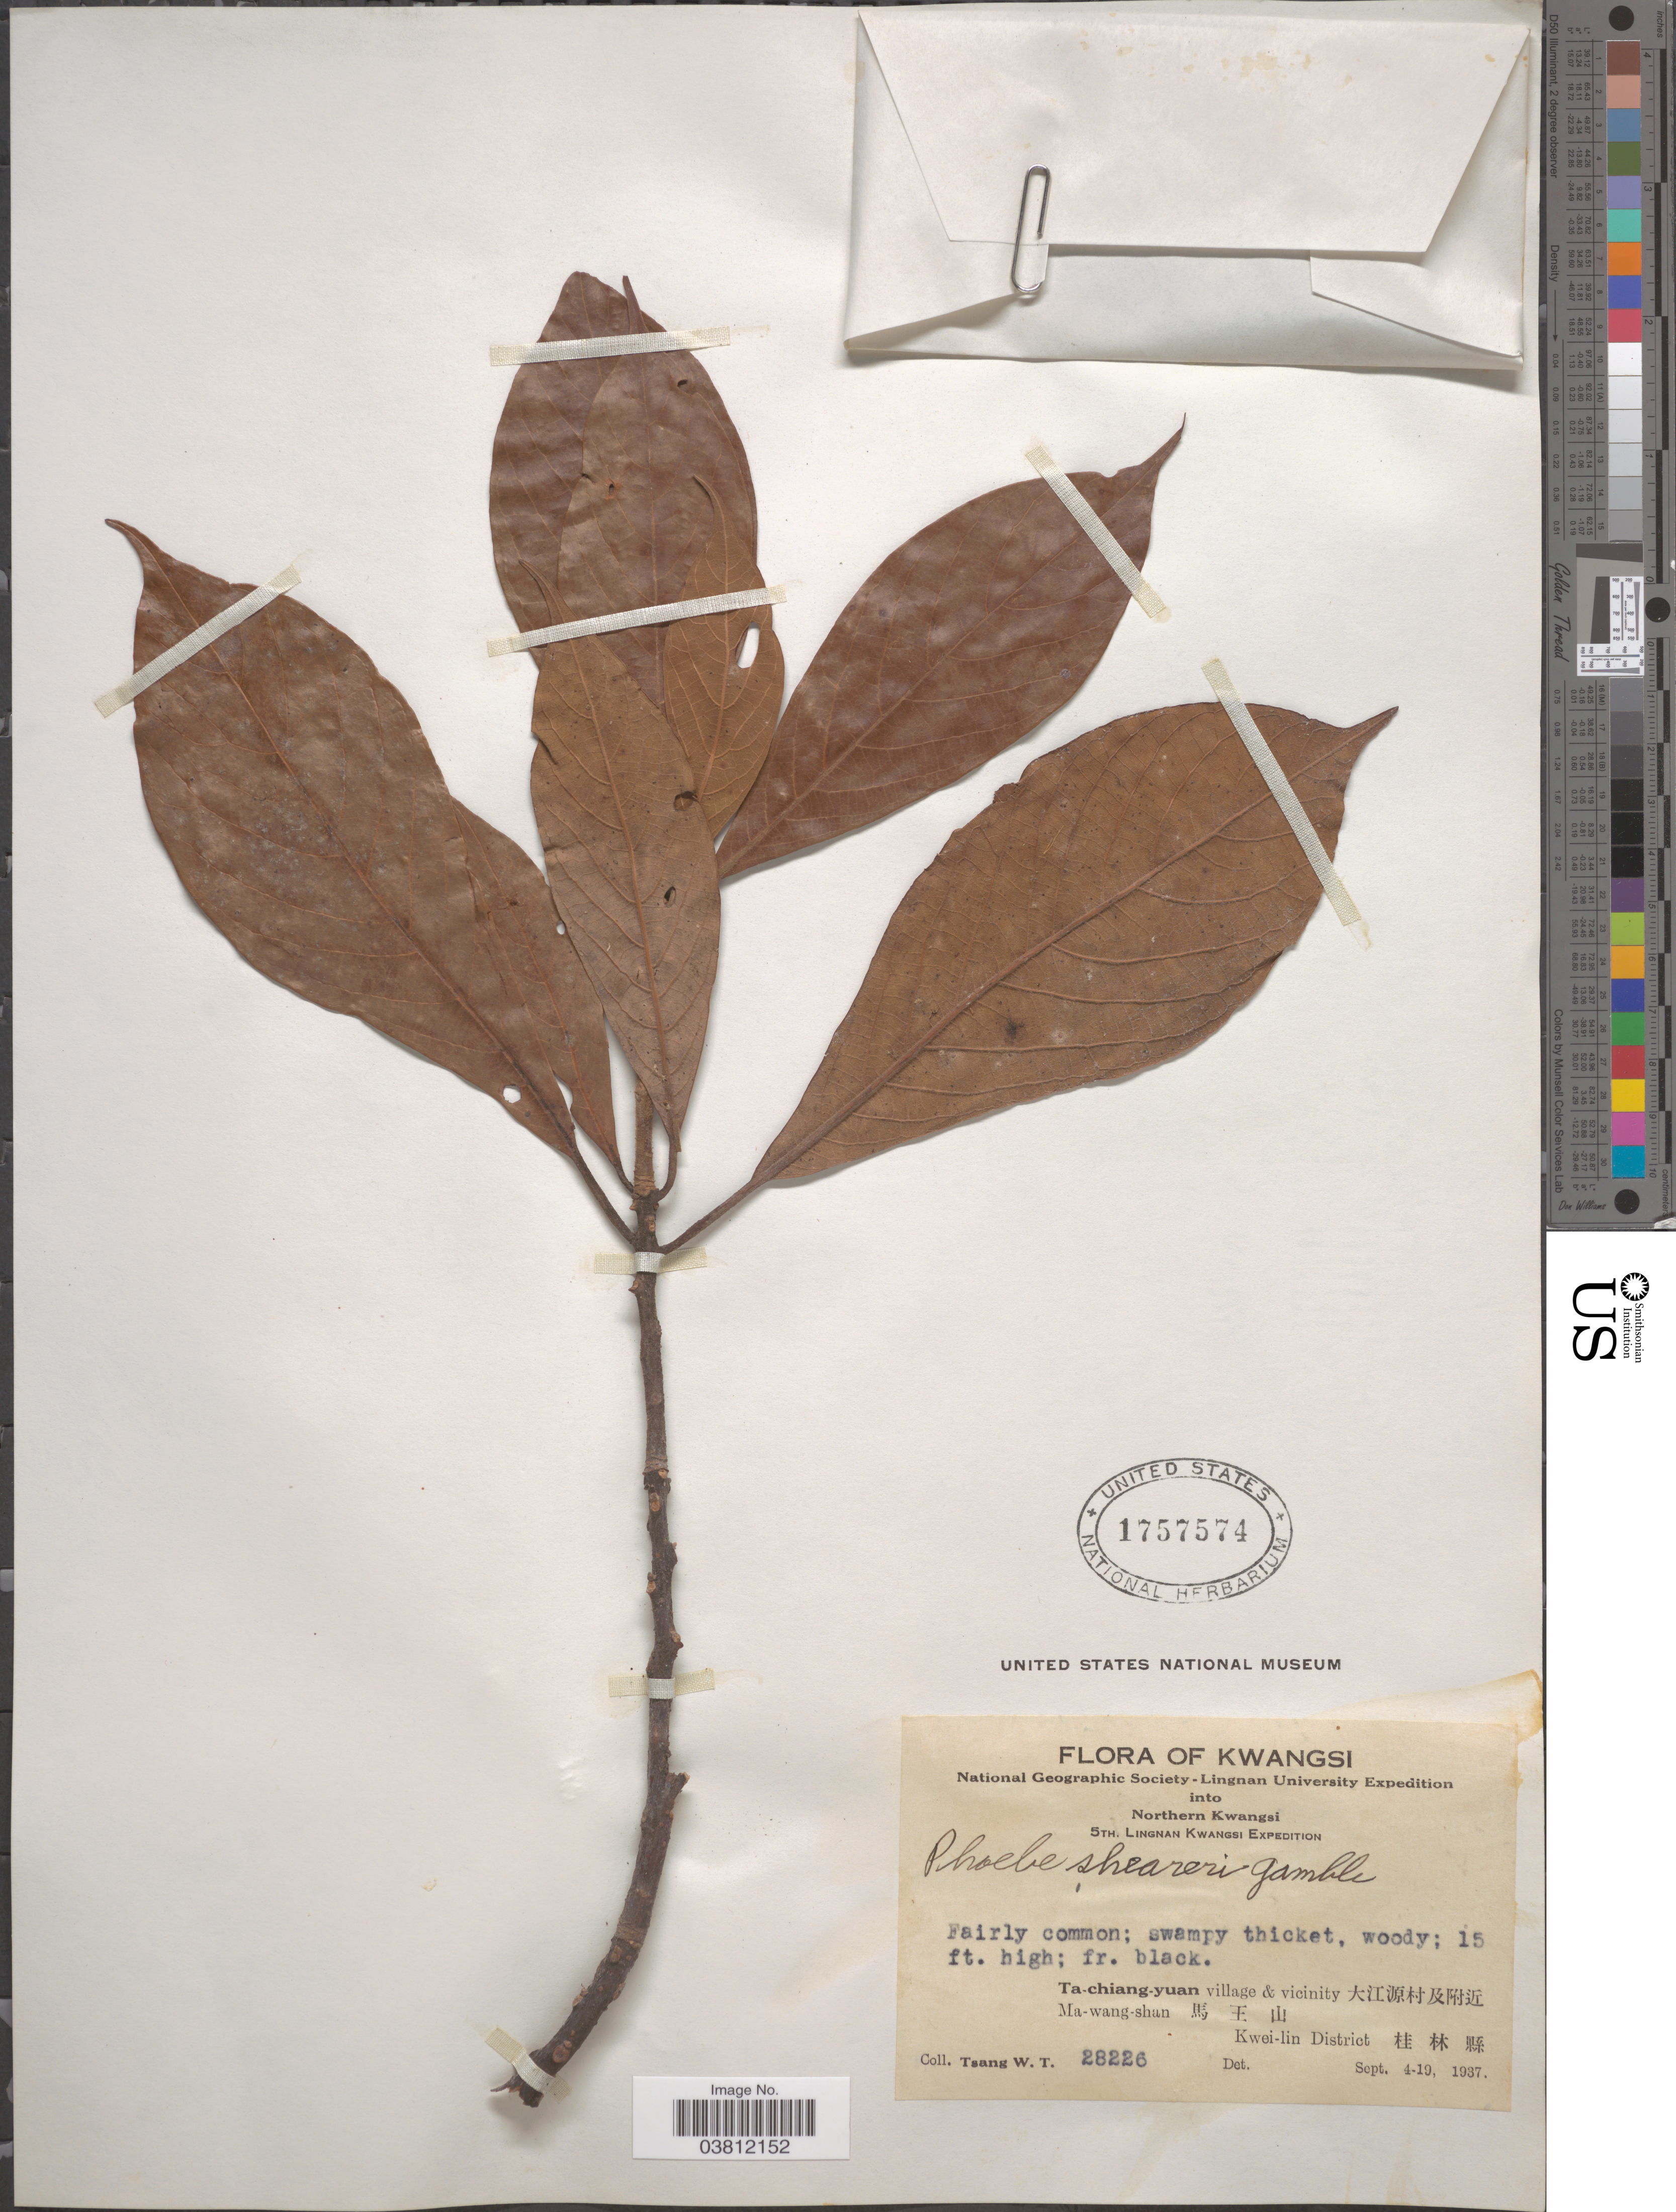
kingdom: Plantae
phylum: Tracheophyta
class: Magnoliopsida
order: Laurales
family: Lauraceae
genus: Phoebe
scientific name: Phoebe sheareri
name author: (Hemsl.) Gamble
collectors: W. T. Tsang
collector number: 28226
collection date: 1937-09-04/1937-09-19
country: China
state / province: Guangxi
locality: Kwangsi. Northern Kwangsi. Ta-chiang-yuan village & vicinity X. Ma-wang-shan X. Kwei-lin District X.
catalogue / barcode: US 1757574